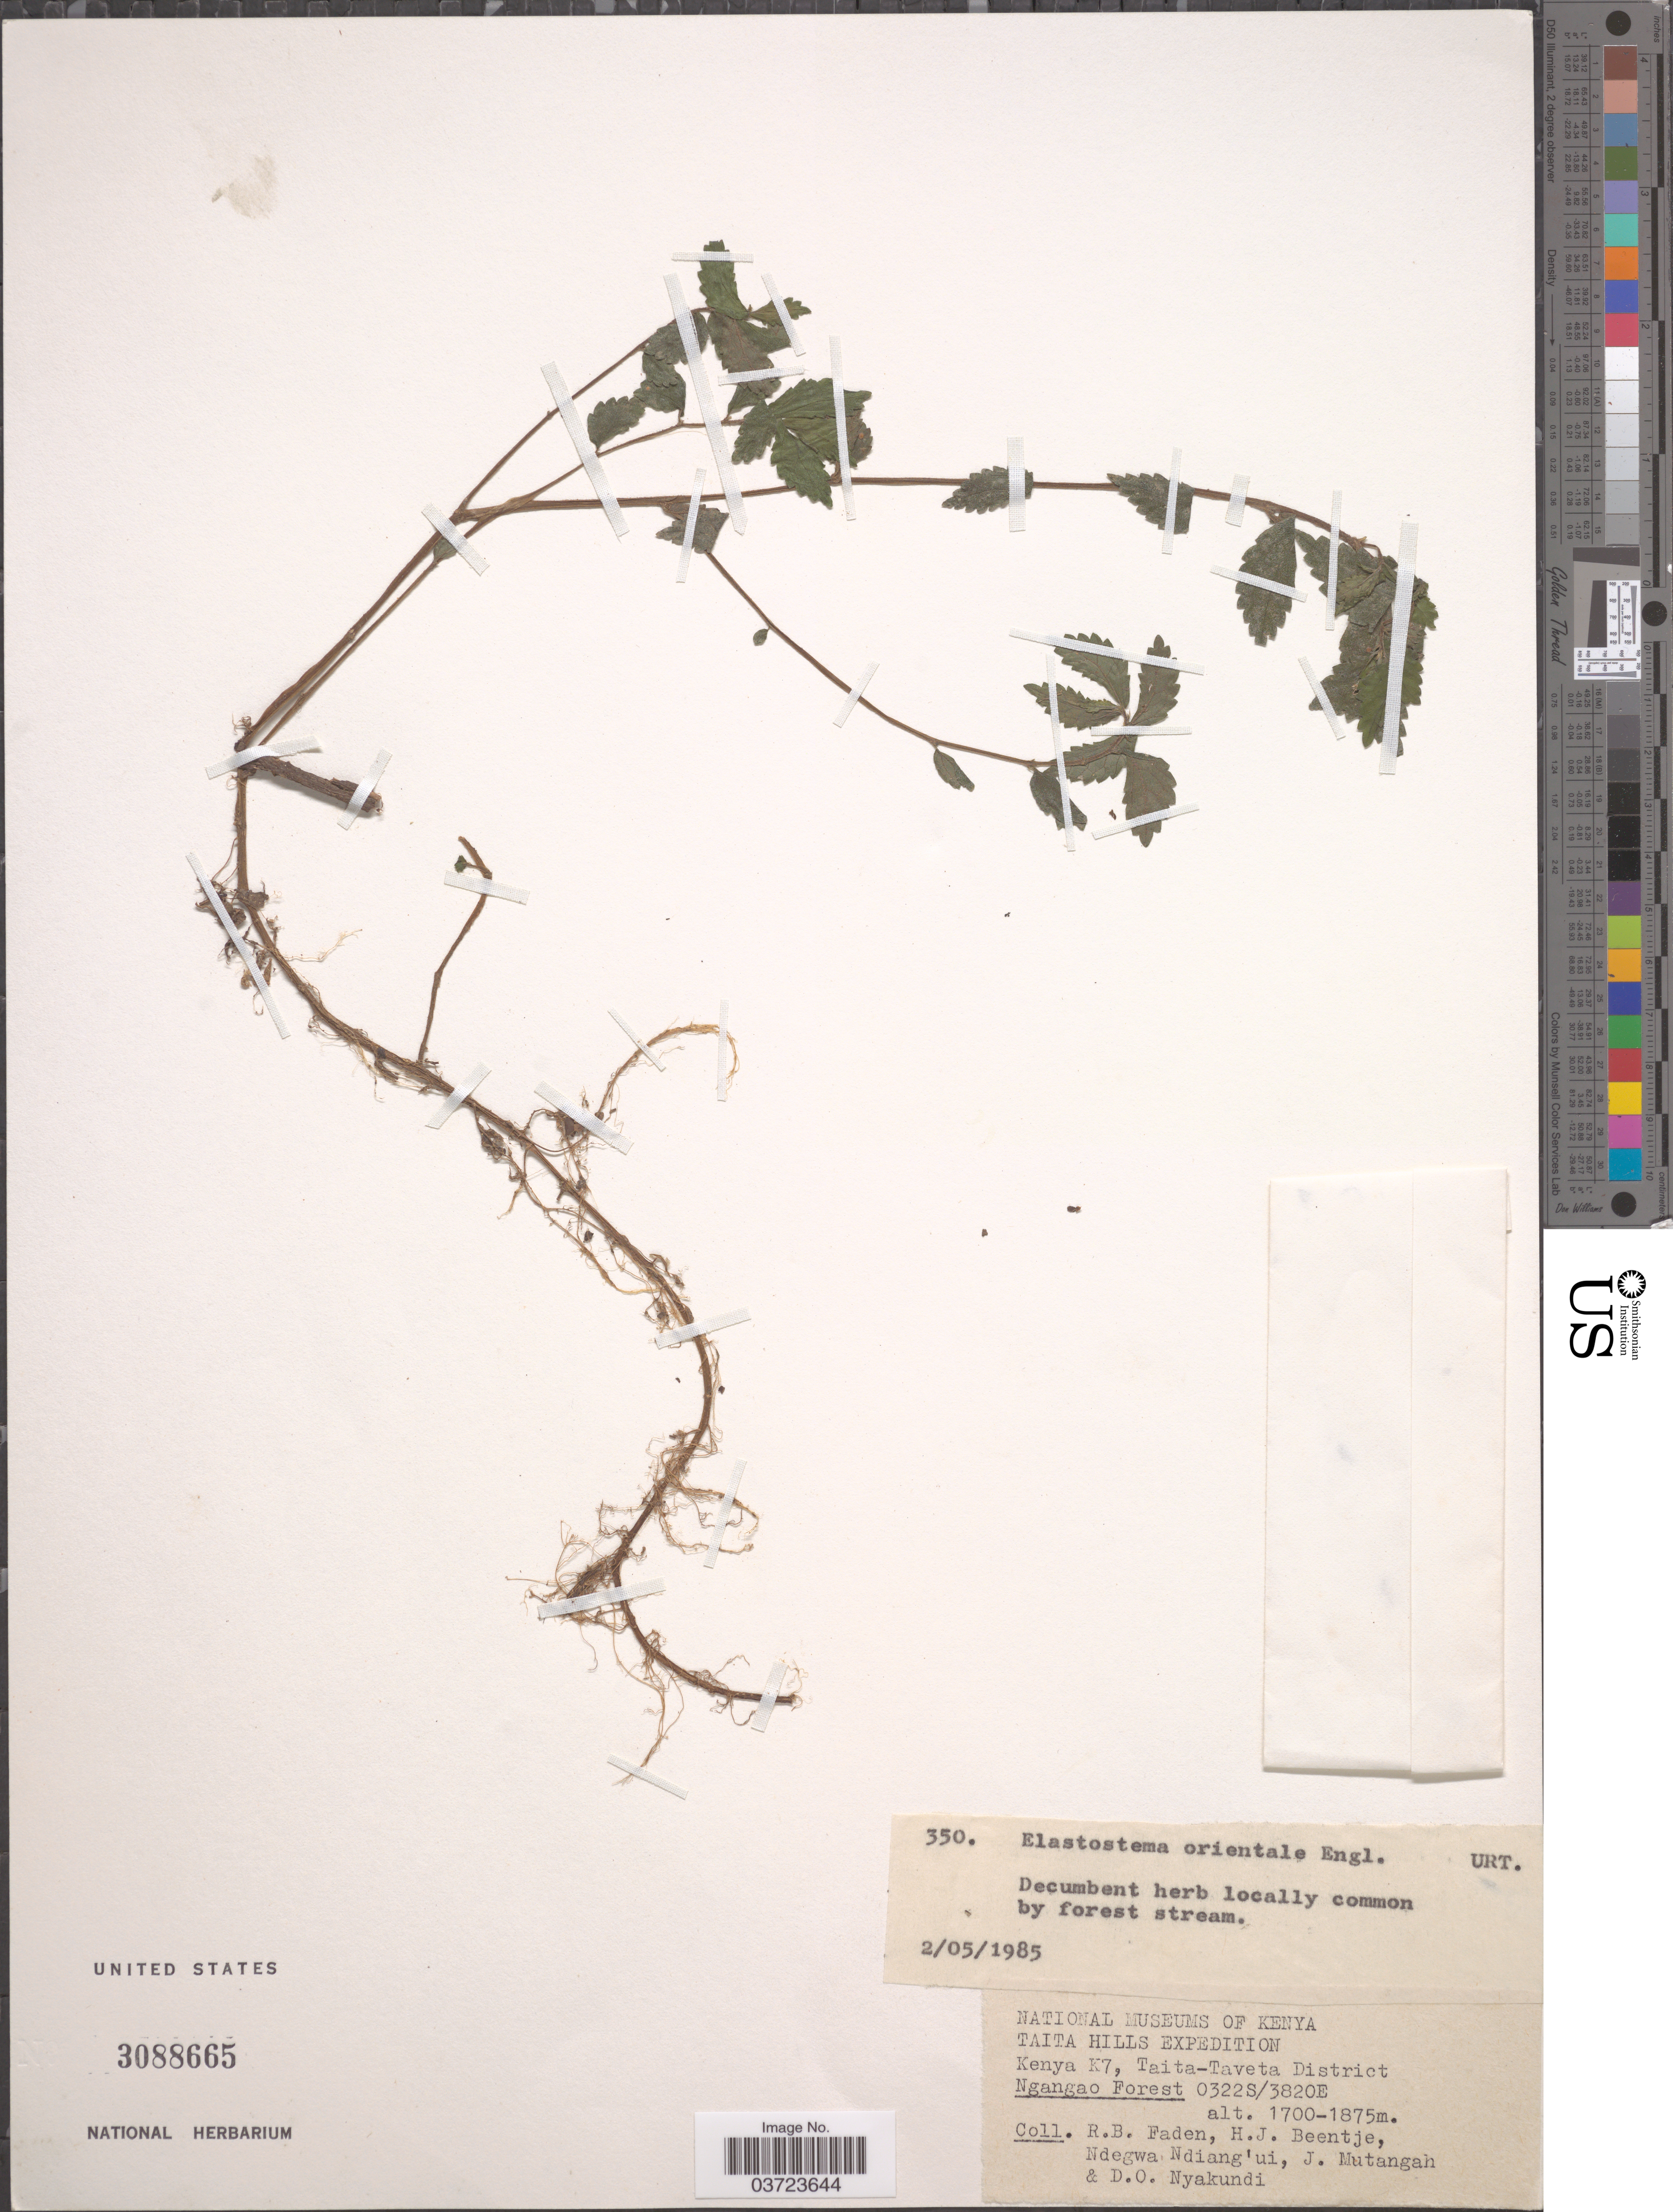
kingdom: Plantae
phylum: Tracheophyta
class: Magnoliopsida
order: Rosales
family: Urticaceae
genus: Elatostema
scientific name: Elatostema orientale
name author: Engl.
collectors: R. B. Faden, H. J. Beentje, Ndegwa Ndiang'ui, J. Mutangah & D. Nyakundi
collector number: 350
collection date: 1985-05-02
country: Kenya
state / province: Taita Taveta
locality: Kenya K7, Taita-Taveta District. Ngangao Forest.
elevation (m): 1700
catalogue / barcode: US 3088665